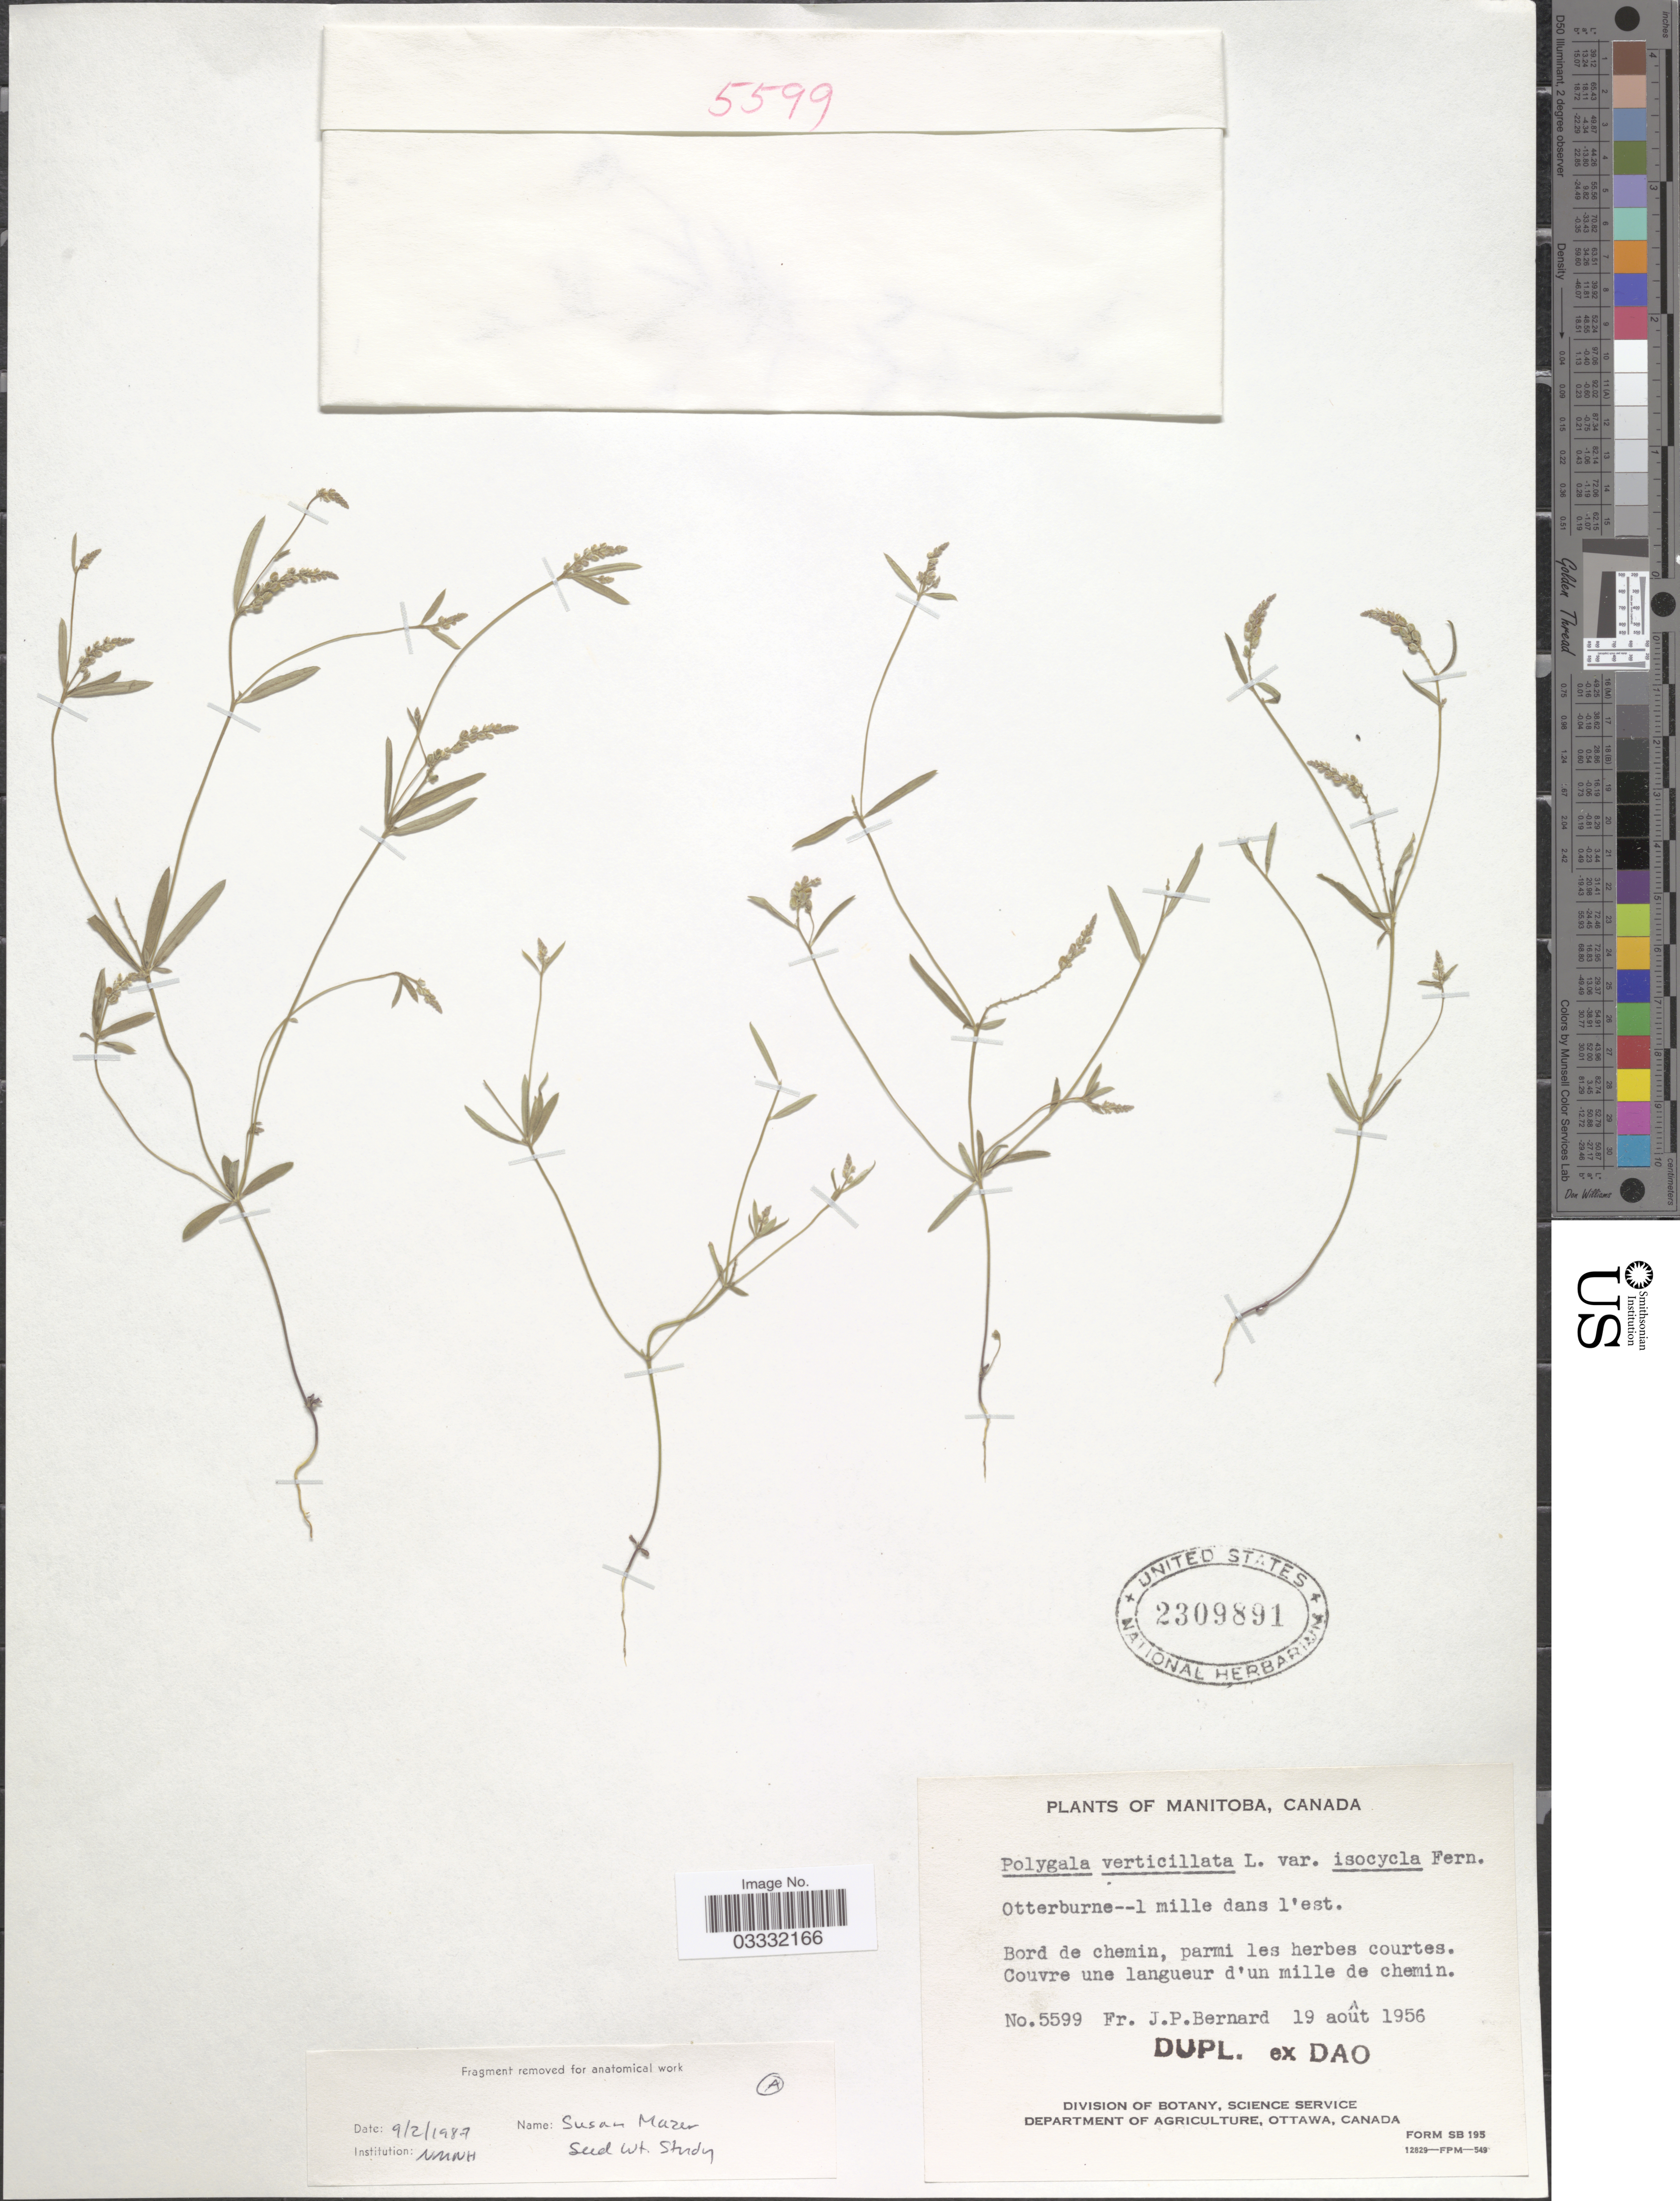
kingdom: Plantae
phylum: Tracheophyta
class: Magnoliopsida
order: Fabales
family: Polygalaceae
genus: Polygala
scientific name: Polygala verticillata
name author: L.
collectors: F. Bernard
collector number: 5599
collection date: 1956-08-19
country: Canada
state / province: Manitoba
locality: Otterburne--1 mille dans l'est. Bord de chemin, parmi les herbes courtes. Couvre une langueur d'un mille de chemin.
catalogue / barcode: US 2309891